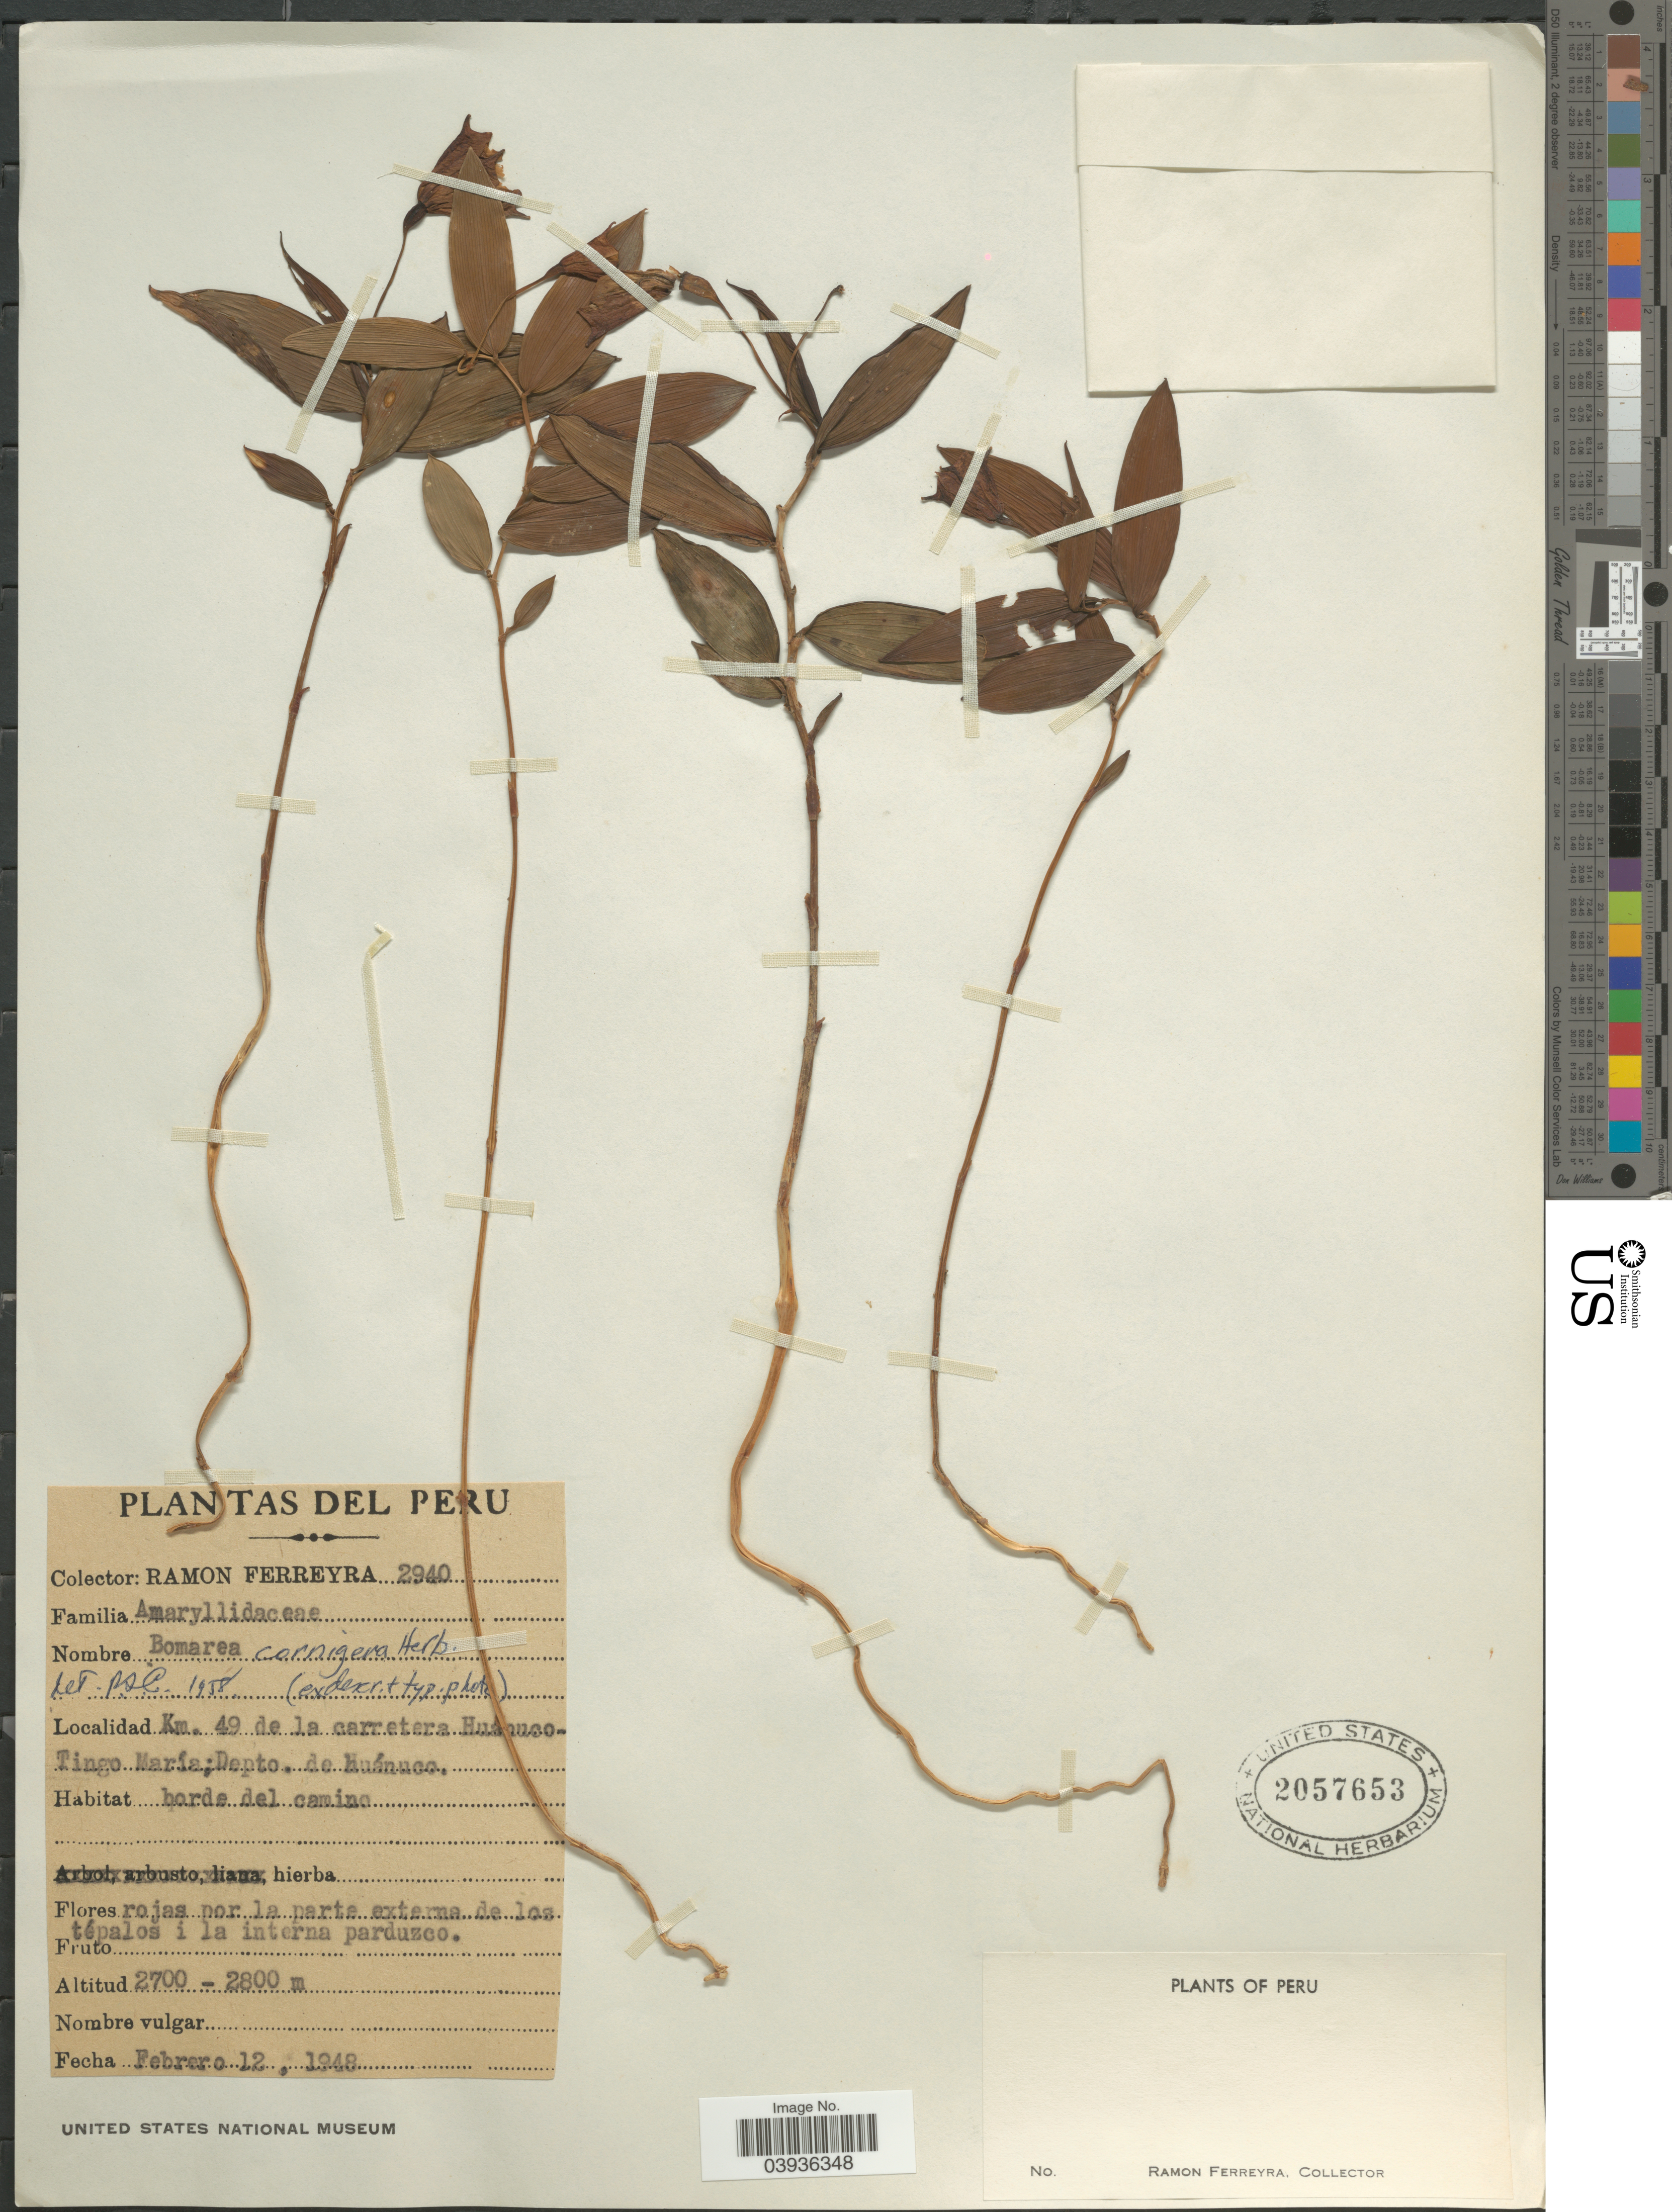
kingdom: Plantae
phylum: Tracheophyta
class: Liliopsida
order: Liliales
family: Alstroemeriaceae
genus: Bomarea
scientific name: Bomarea cornigera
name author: Herb.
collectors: R. A. Ferreyra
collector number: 2940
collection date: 1948-02-12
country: Peru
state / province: Huánuco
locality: Km. 49 de la carretera Huánuco-Tingo María; Depto. de Huánuco.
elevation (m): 2700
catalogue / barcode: US 2057653